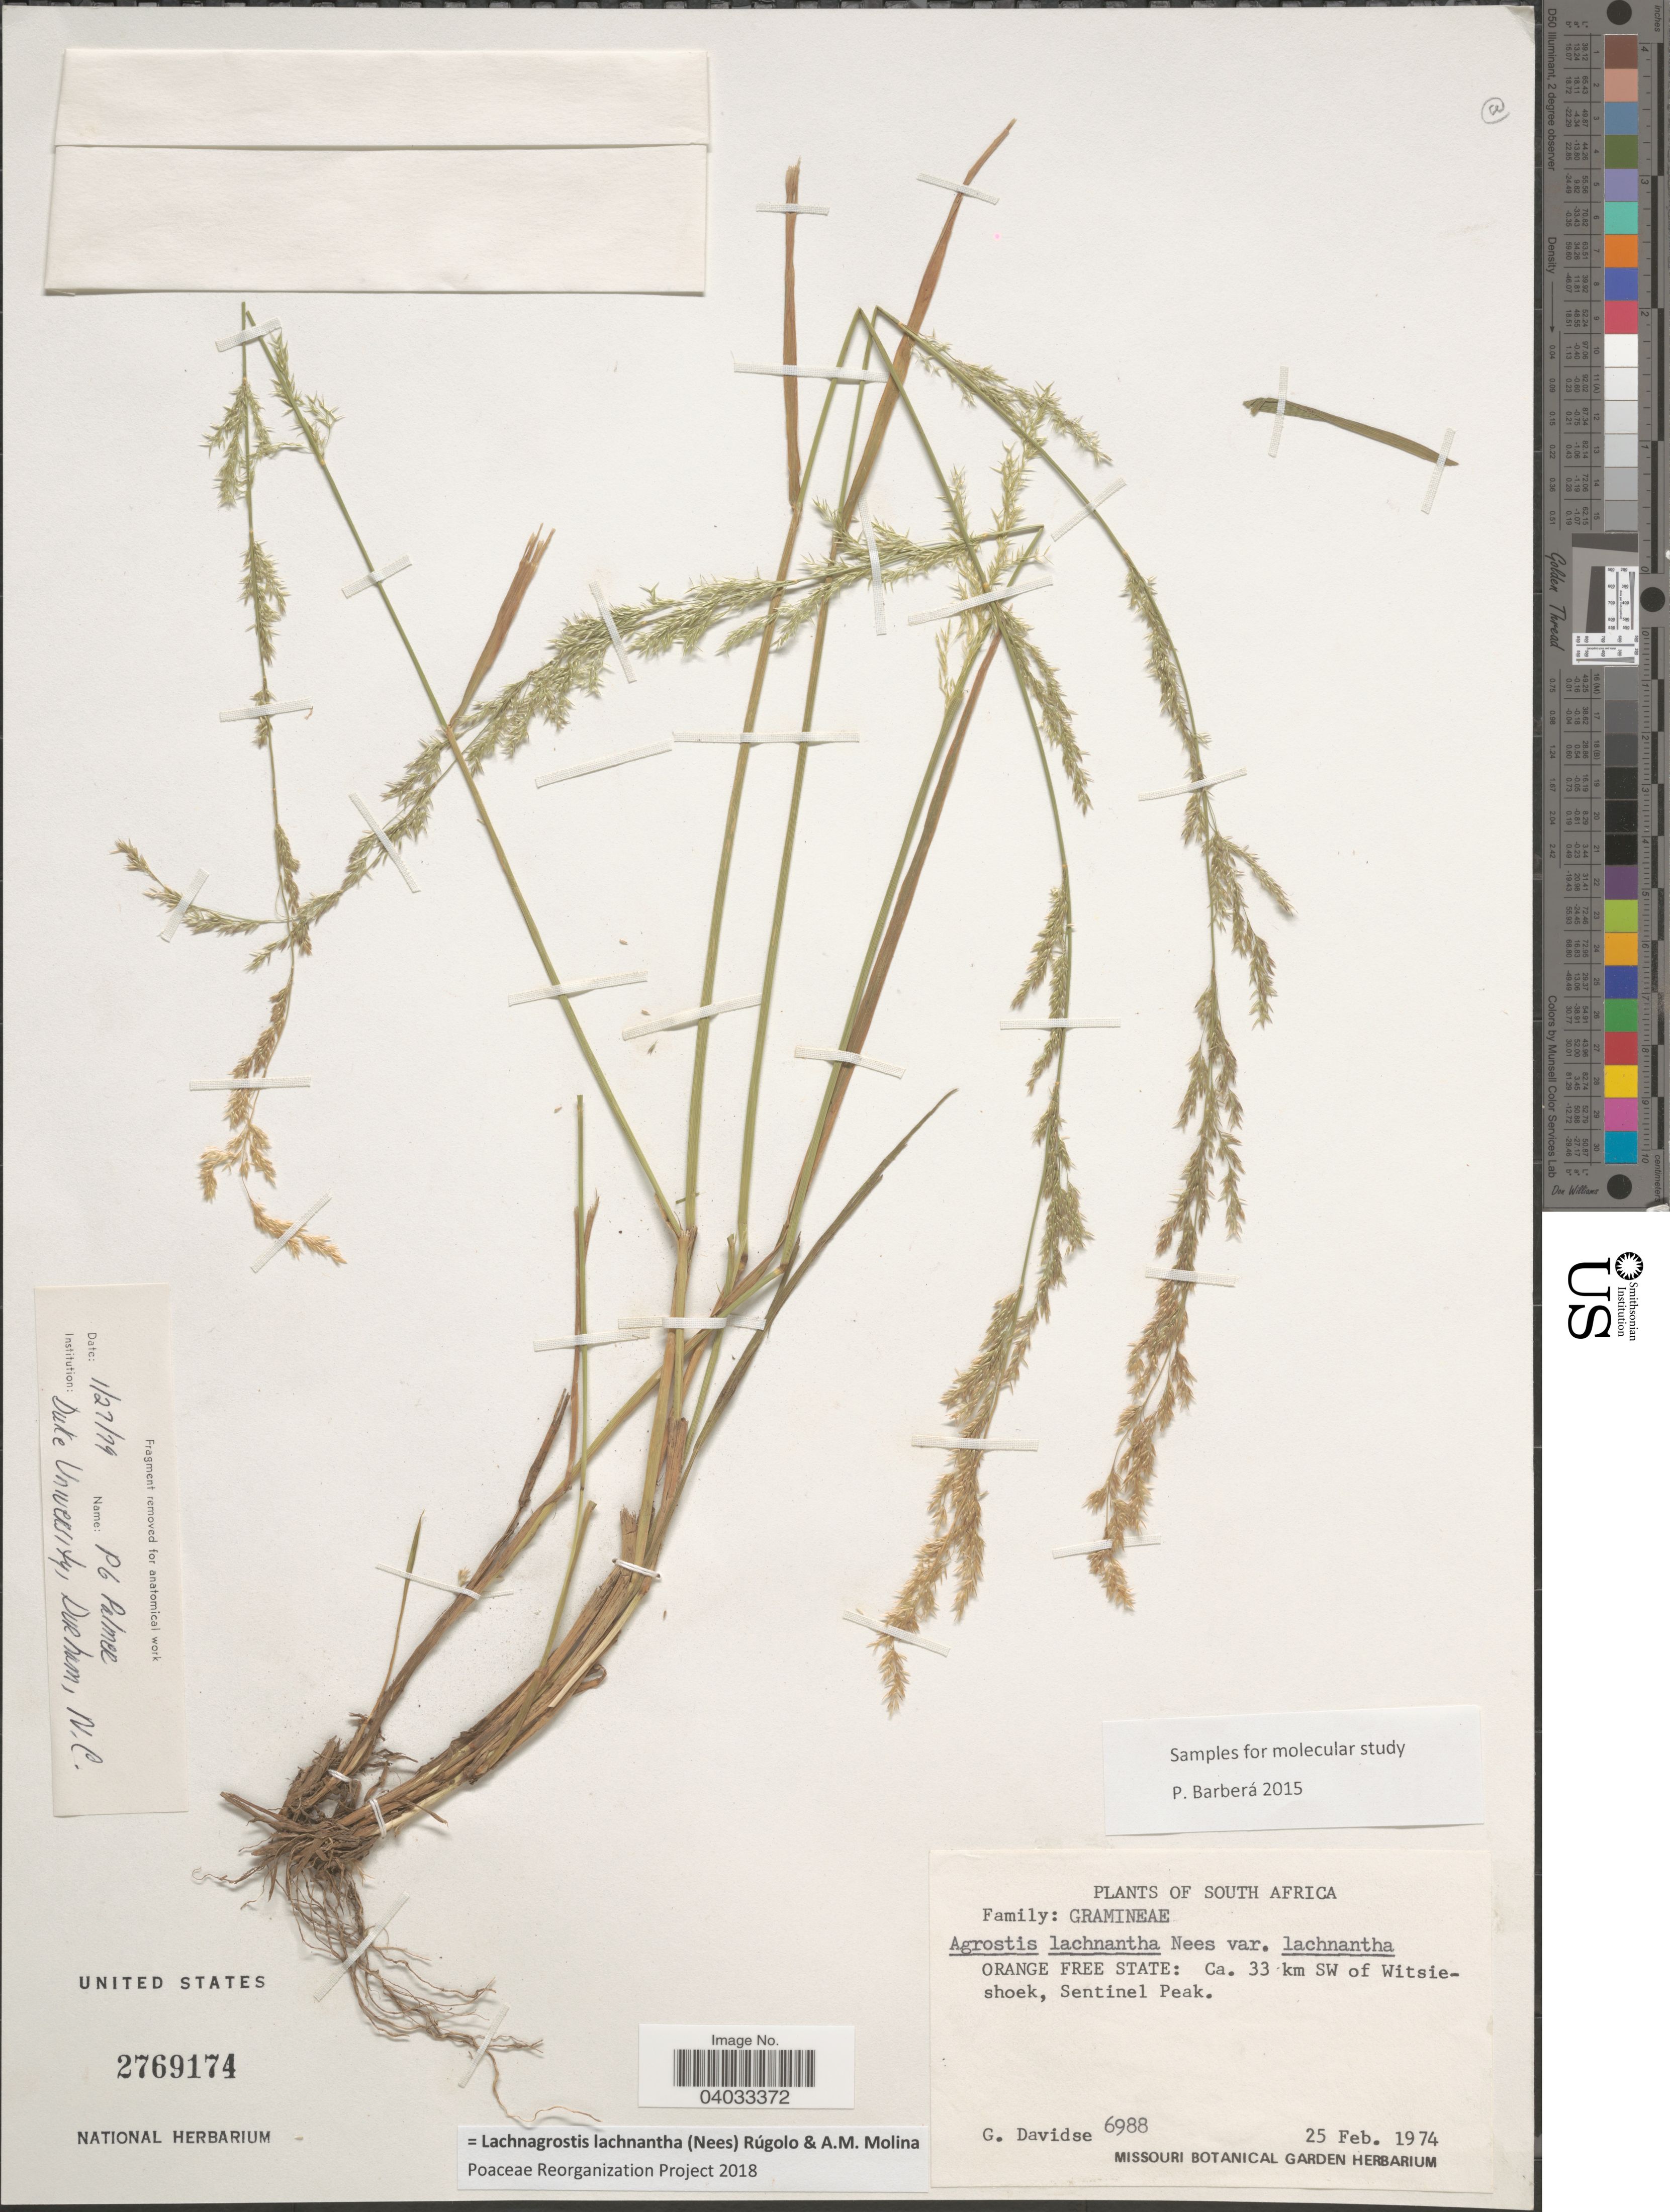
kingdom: Plantae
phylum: Tracheophyta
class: Liliopsida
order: Poales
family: Poaceae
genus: Lachnagrostis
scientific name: Lachnagrostis lachnantha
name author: (Nees) Rúgolo & A.M. Molina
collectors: G. Davidse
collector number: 6988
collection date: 1974-02-25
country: South Africa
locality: Orange Free State: Ca. 33 km SW of Witsieshoek, Sentinel Peak.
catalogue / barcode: US 2769174